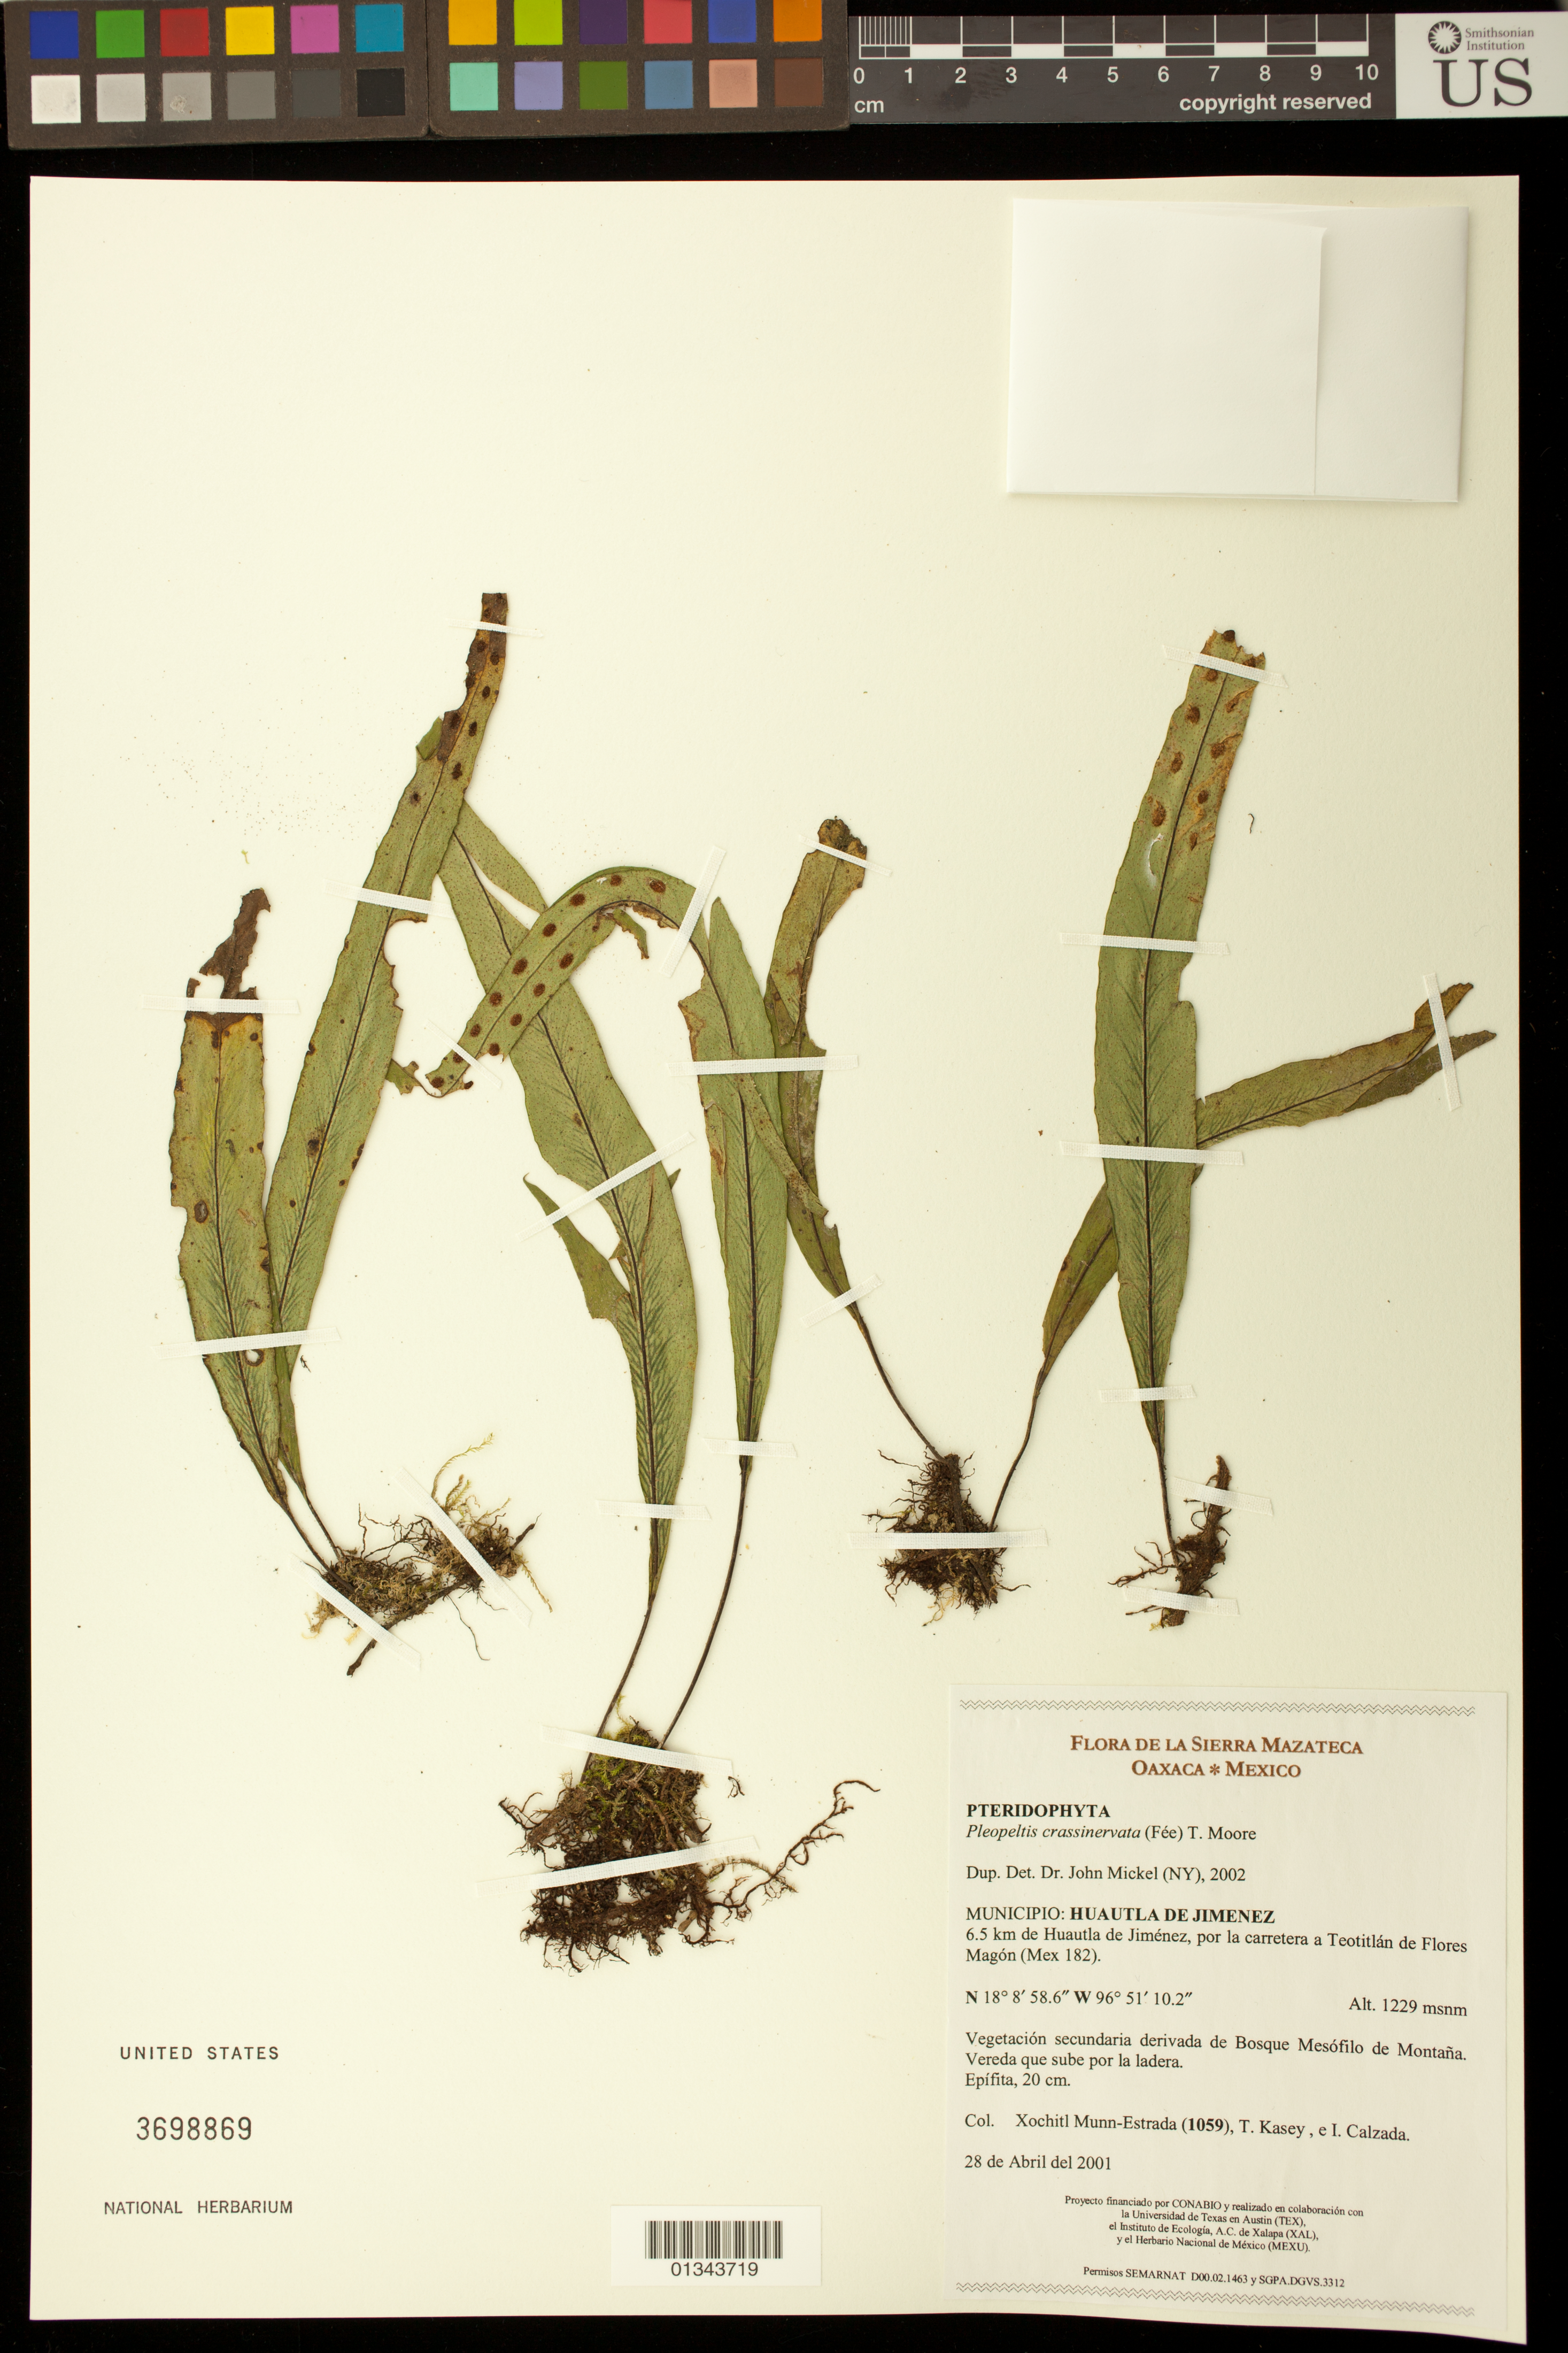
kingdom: Plantae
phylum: Tracheophyta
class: Polypodiopsida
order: Polypodiales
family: Polypodiaceae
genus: Pleopeltis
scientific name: Pleopeltis crassinervata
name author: (Fée) T. Moore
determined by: Mickel, J. T., (NY), New York Botanical Garden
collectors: X. Munn-Estrada, T. Kasey & I. Calzada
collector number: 1059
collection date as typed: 28 de Abril del 2001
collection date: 2001-04-28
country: Mexico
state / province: Oaxaca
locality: Huautla de Jimenez, 6.5 km de Huautla de Jimenez, por la carretera a Teotitlan de Flores Magon (MEX 182).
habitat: Vegetacion secundaria derivada de Bosque Mesofilo de Montana.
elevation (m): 1229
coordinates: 18 08 58.6 N, 96 51 10.2 W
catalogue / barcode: US 3698869